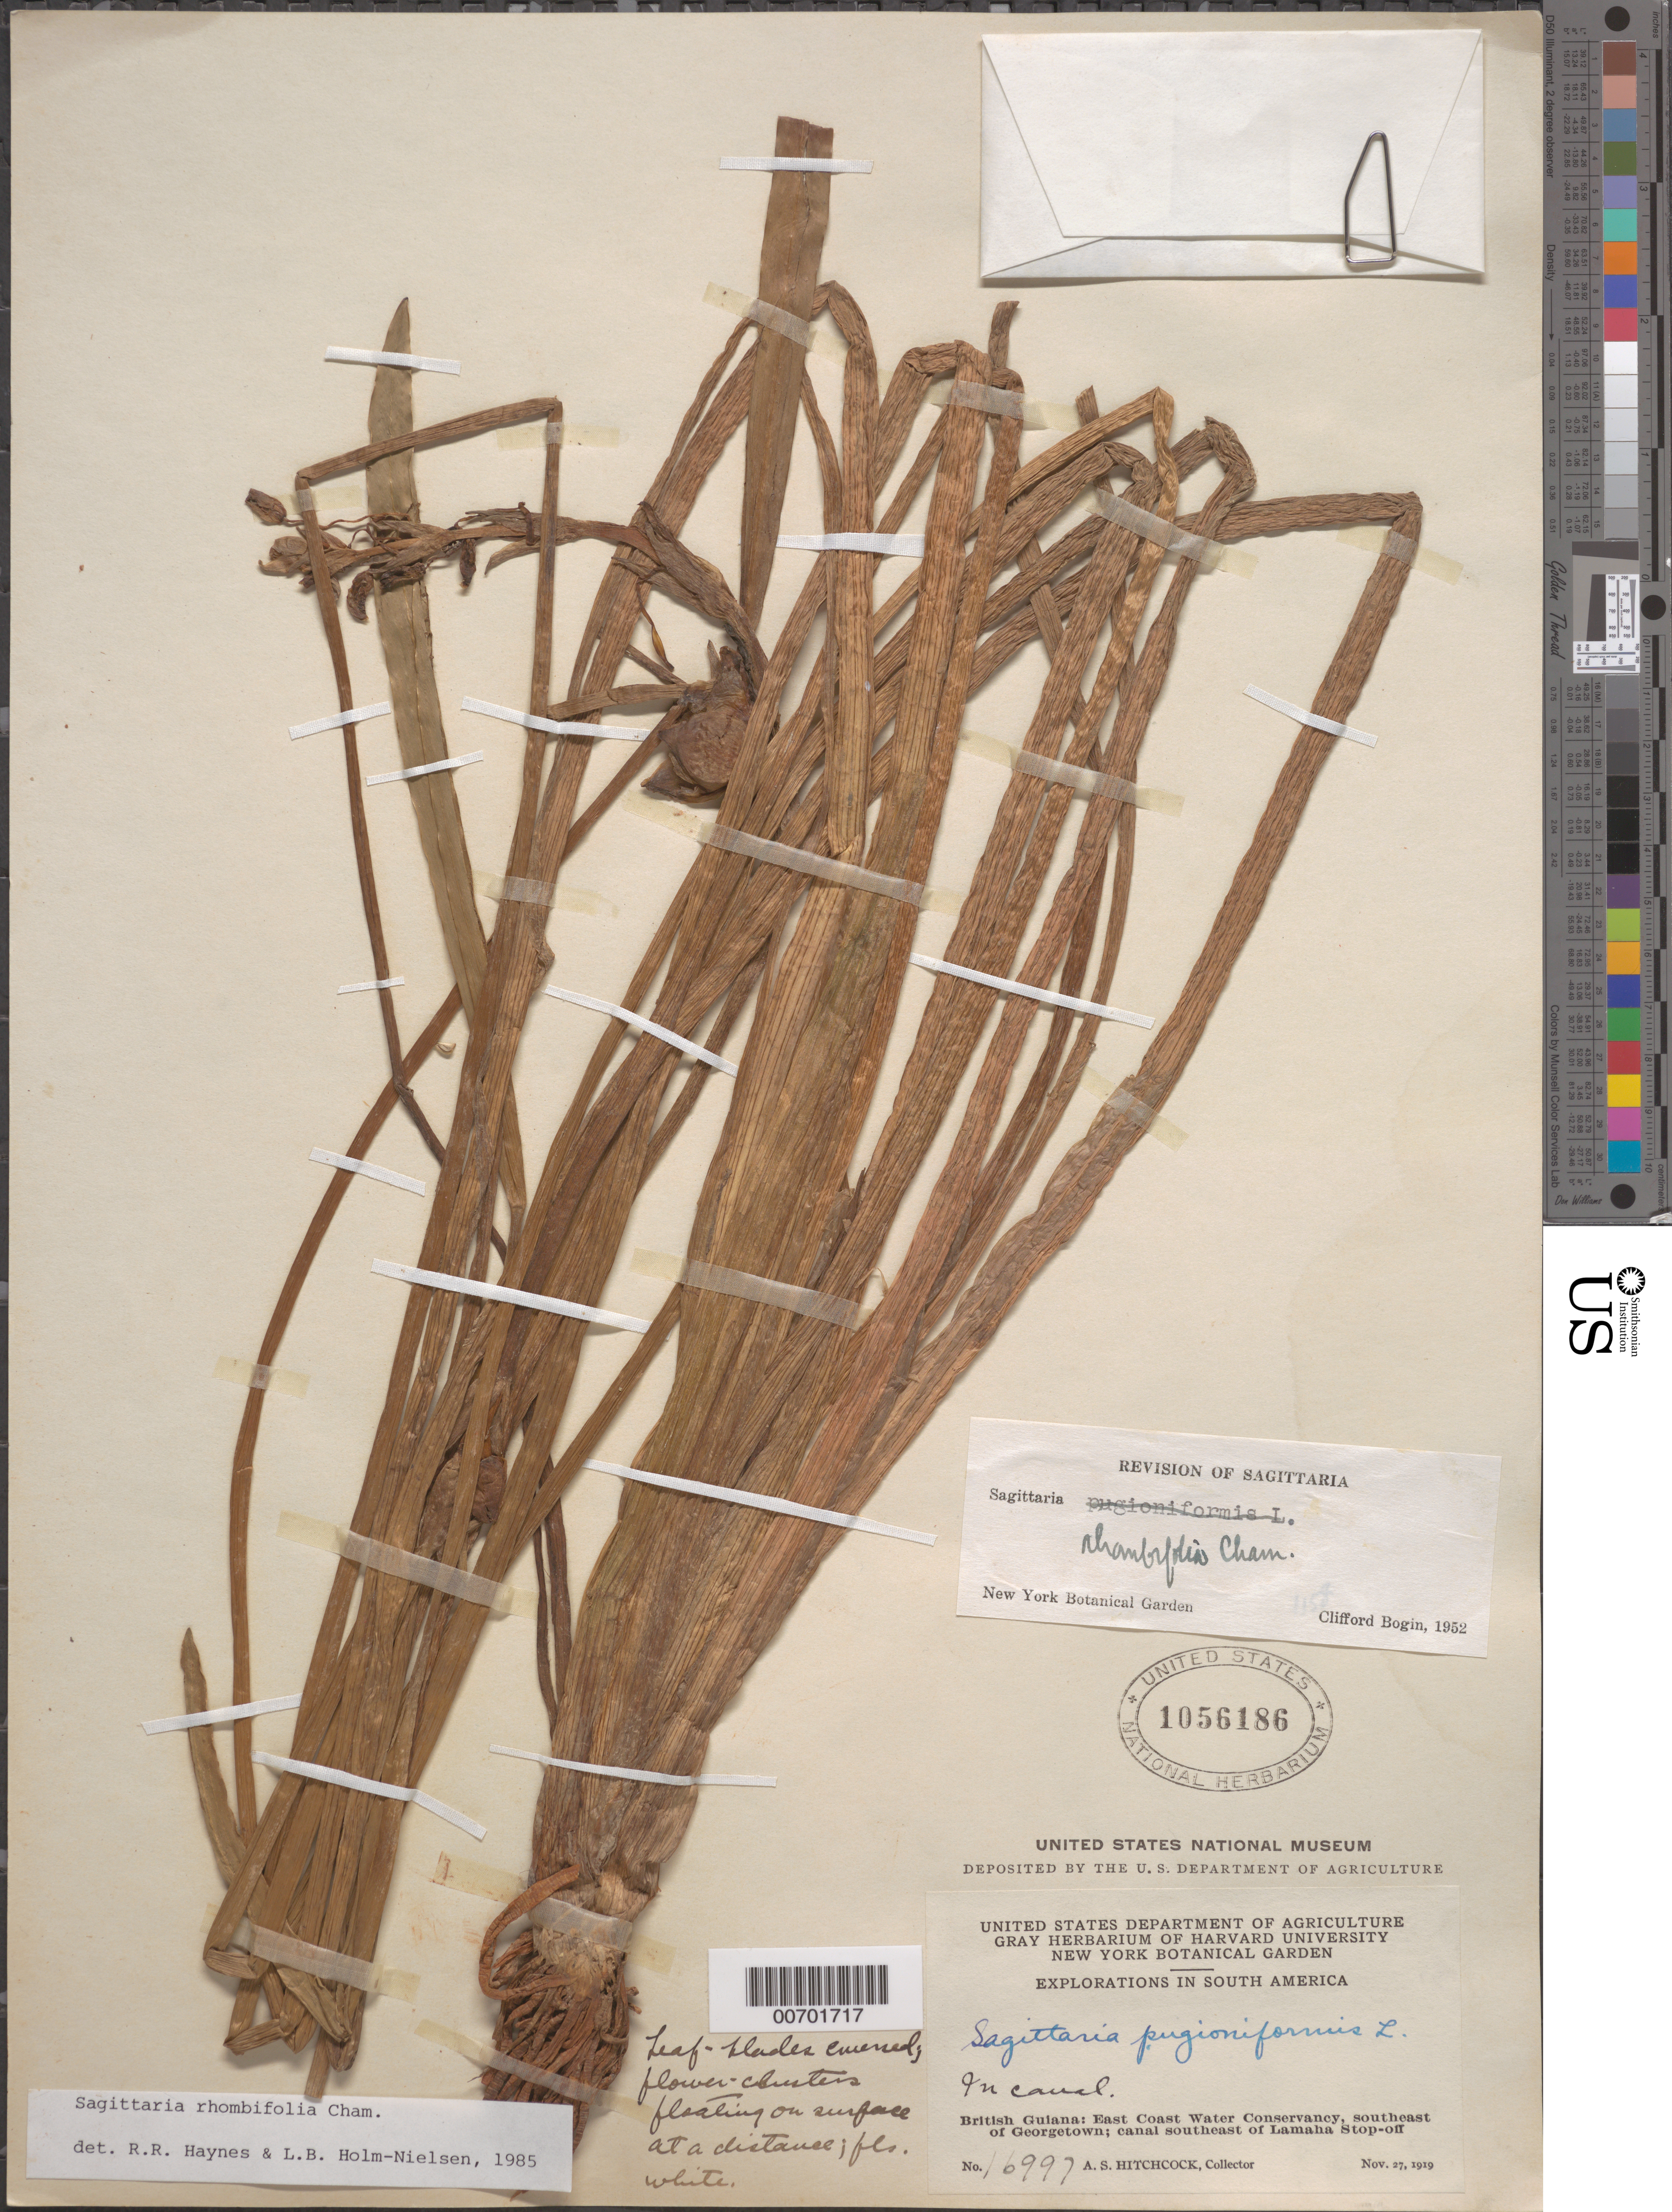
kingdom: Plantae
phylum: Tracheophyta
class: Liliopsida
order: Alismatales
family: Alismataceae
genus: Sagittaria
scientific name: Sagittaria rhombifolia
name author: Cham.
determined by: Haynes, R. R.; Holm-Nielsen, L. B.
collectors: A. S. Hitchcock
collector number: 16997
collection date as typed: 27-Nov-19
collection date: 1919-11-27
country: Guyana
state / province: Demerara-Mahaica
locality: Georgetown, SE of, East Coast Water Conservancy; canal SE of Lamaha Stop-off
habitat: In canal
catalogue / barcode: US 1056186